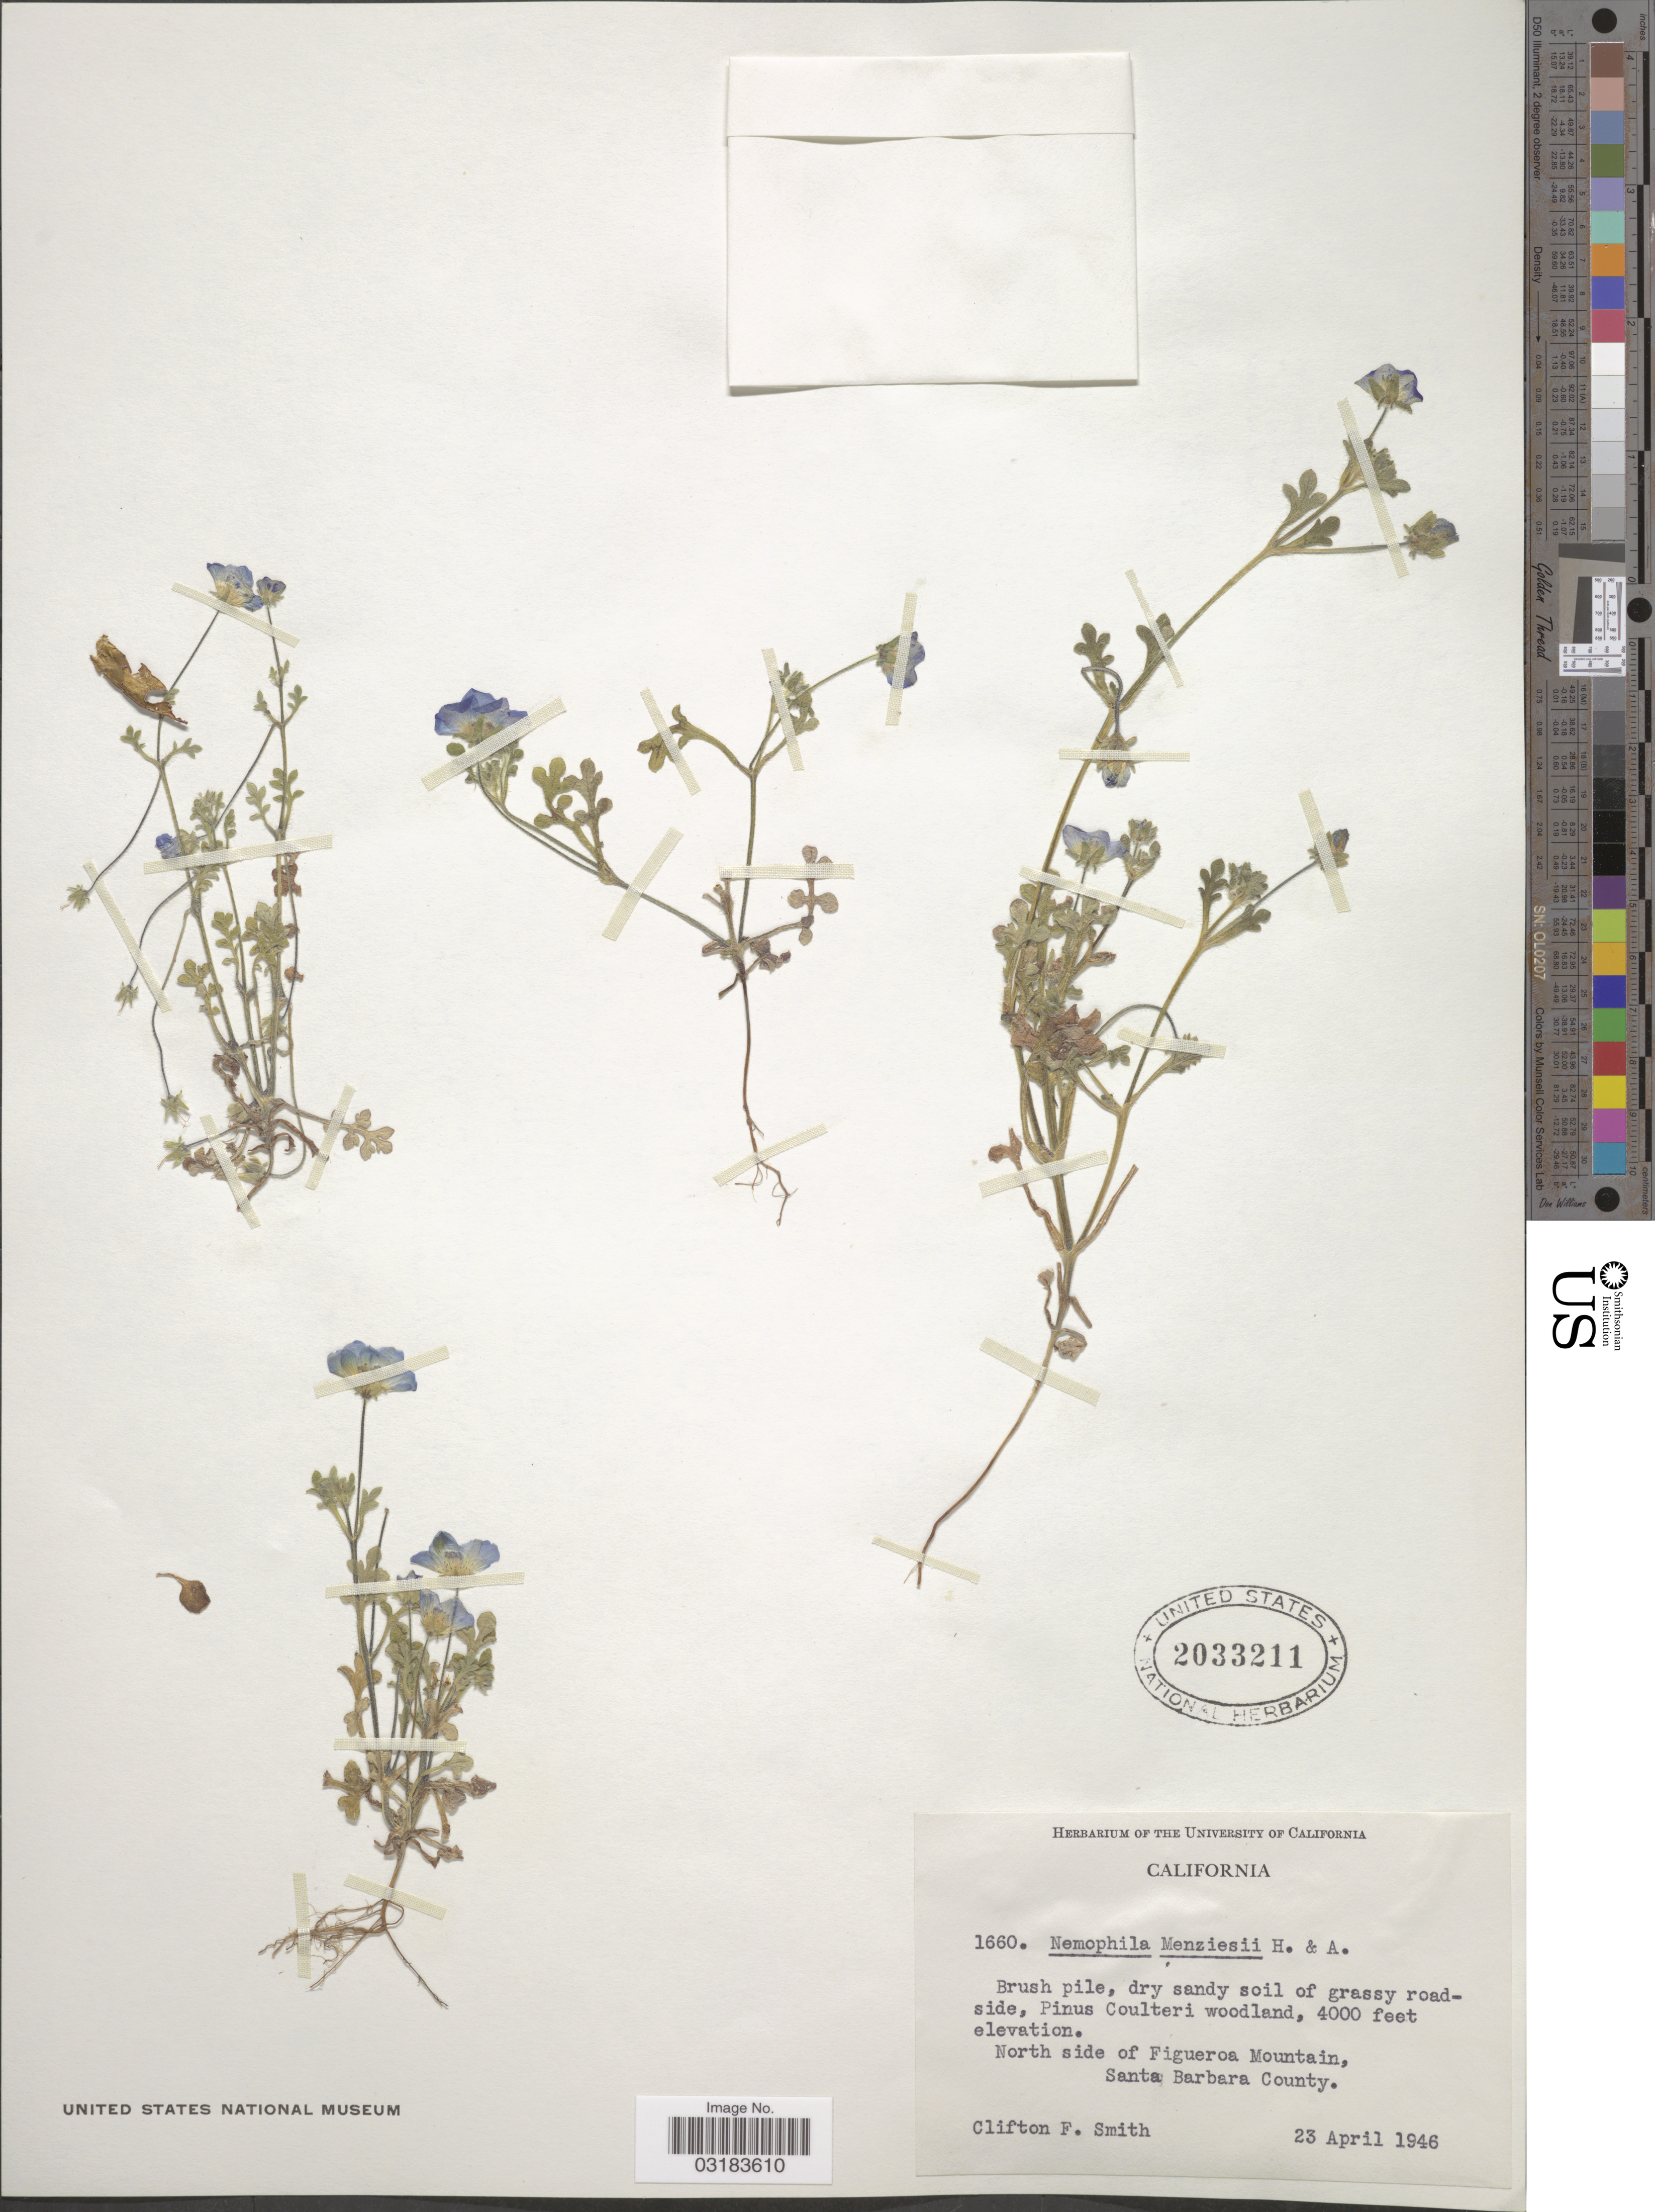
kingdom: Plantae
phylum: Tracheophyta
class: Magnoliopsida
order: Boraginales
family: Hydrophyllaceae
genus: Nemophila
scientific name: Nemophila menziesii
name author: Hook. & Arn.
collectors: C. F. Smith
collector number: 1660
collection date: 1946-04-23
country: United States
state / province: California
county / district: Santa Barbara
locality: North side of Figueroa Mountain, Santa Barbara County.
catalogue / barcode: US 2033211